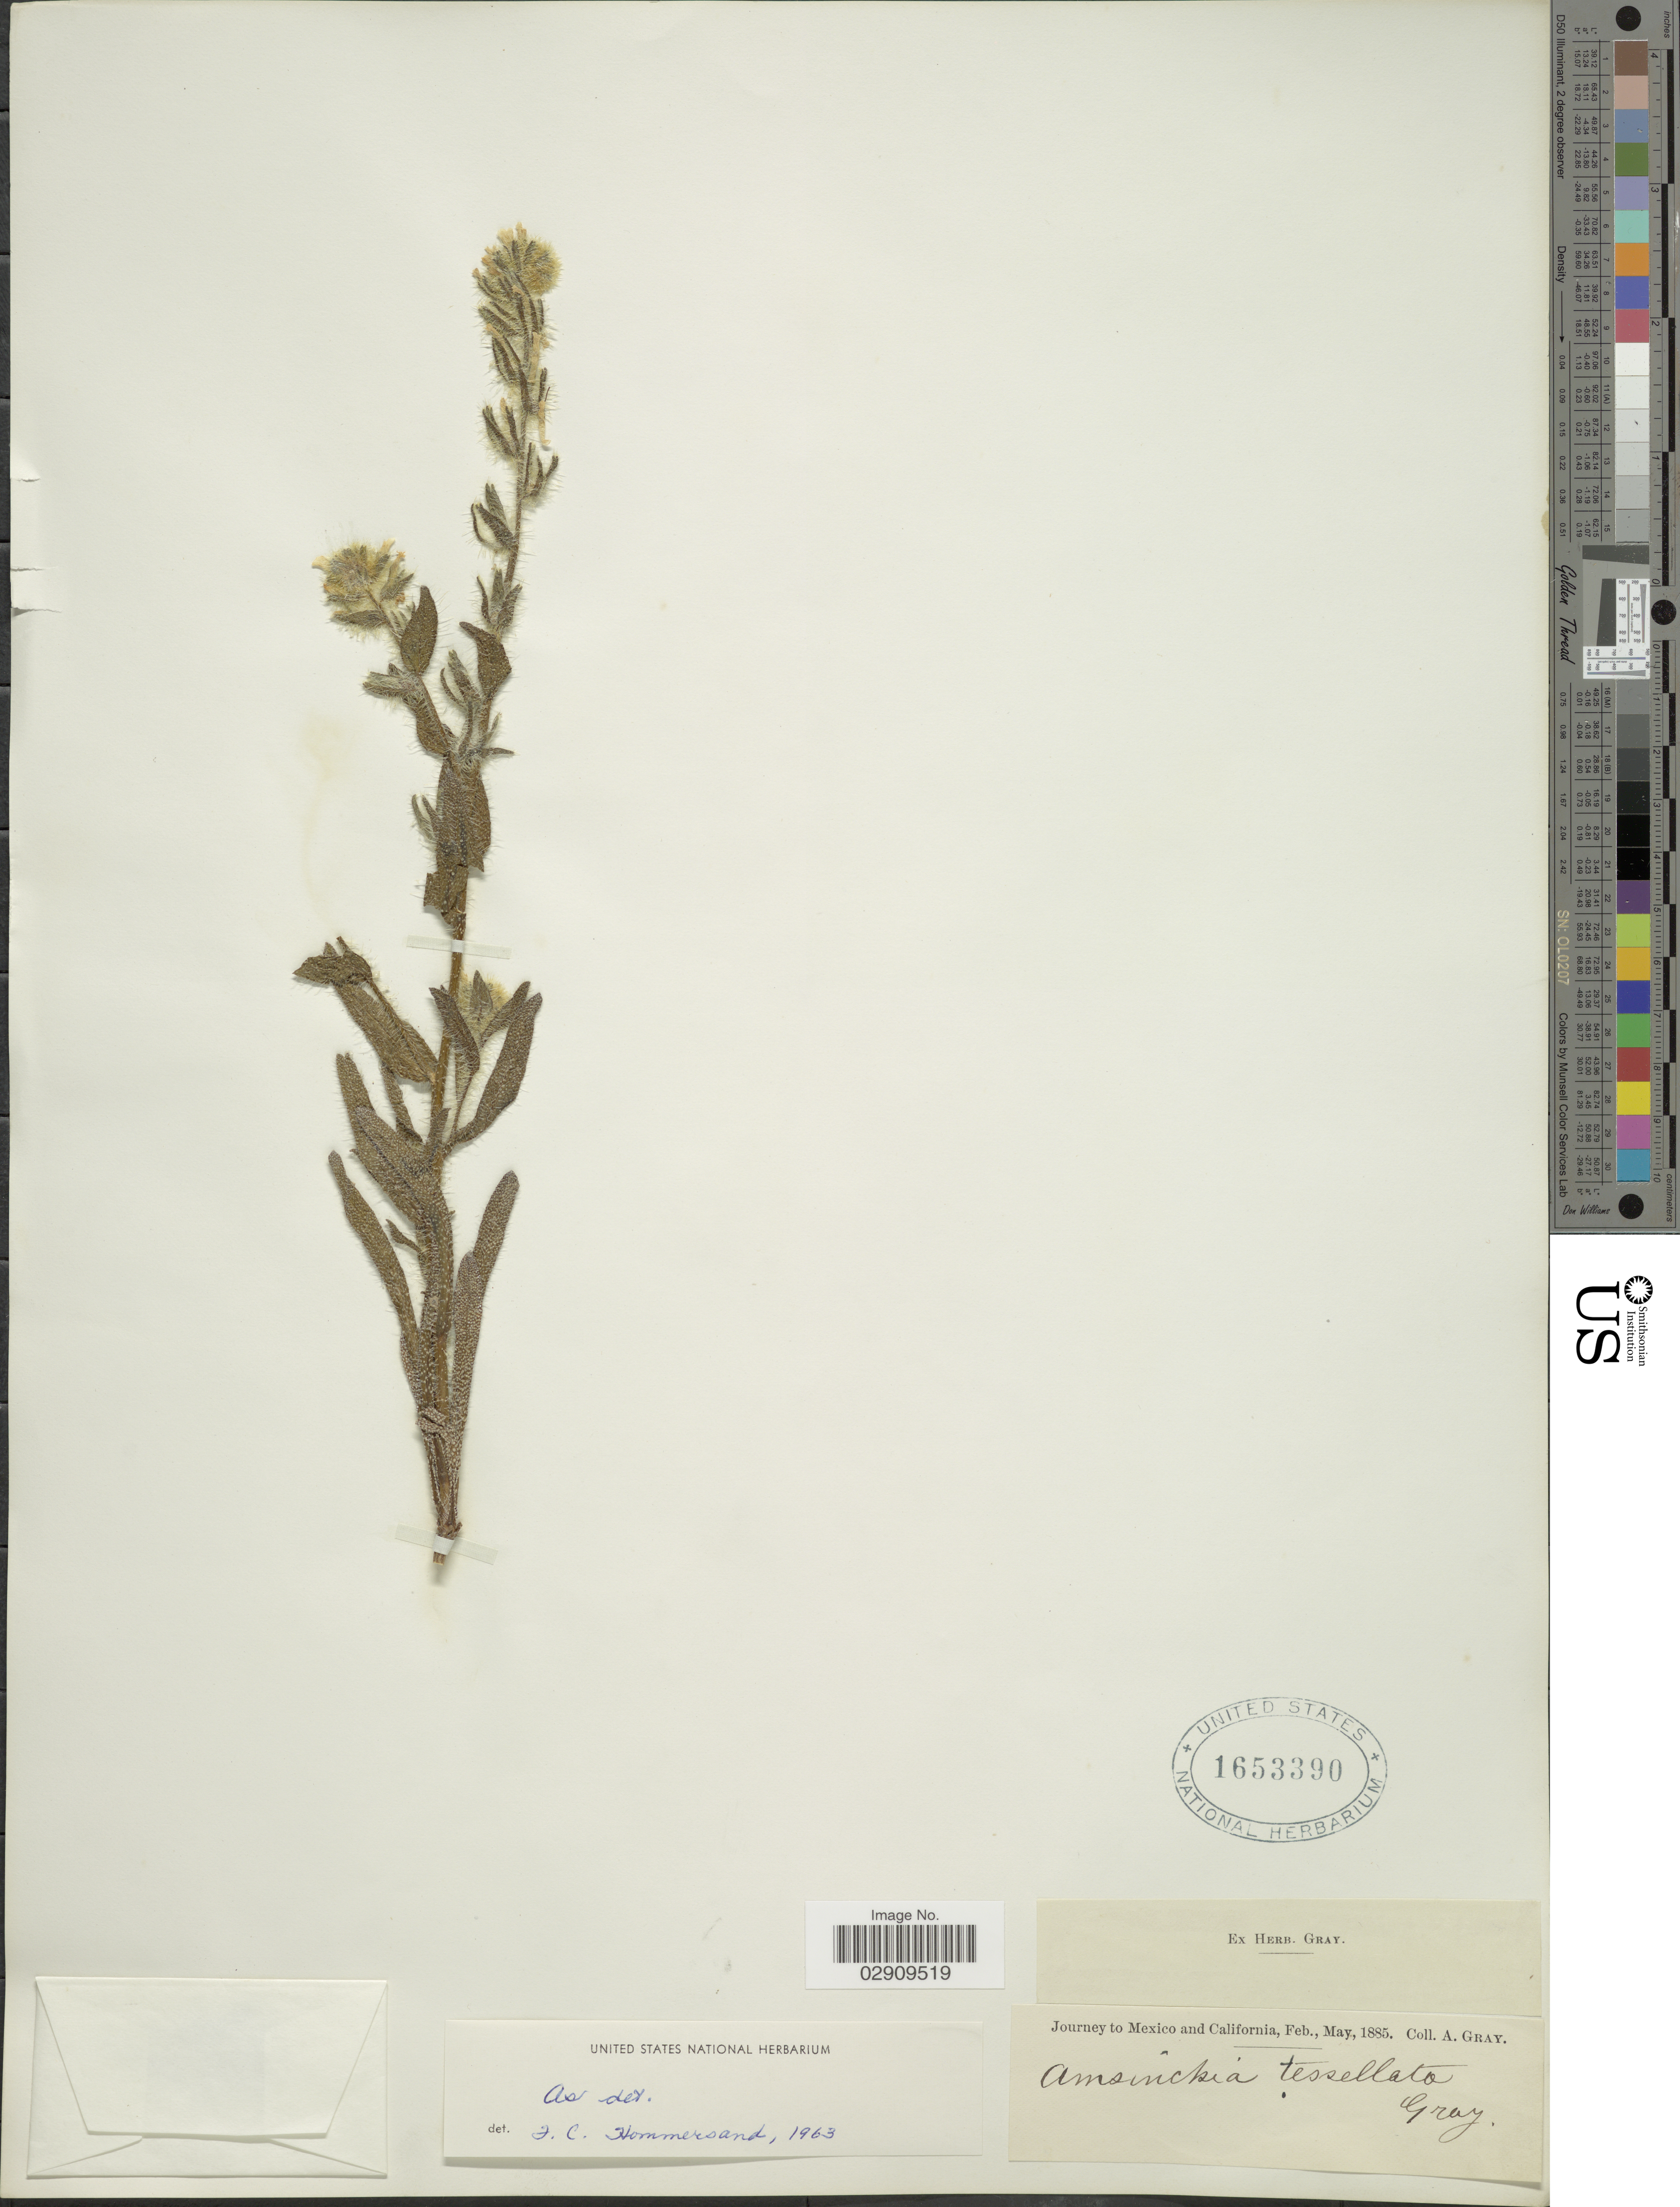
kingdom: Plantae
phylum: Tracheophyta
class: Magnoliopsida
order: Boraginales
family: Boraginaceae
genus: Amsinckia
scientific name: Amsinckia tessellata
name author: A. Gray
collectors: A. Gray (herbarium)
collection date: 1885-02/1885-05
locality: Mexico and California.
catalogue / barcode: US 1653390